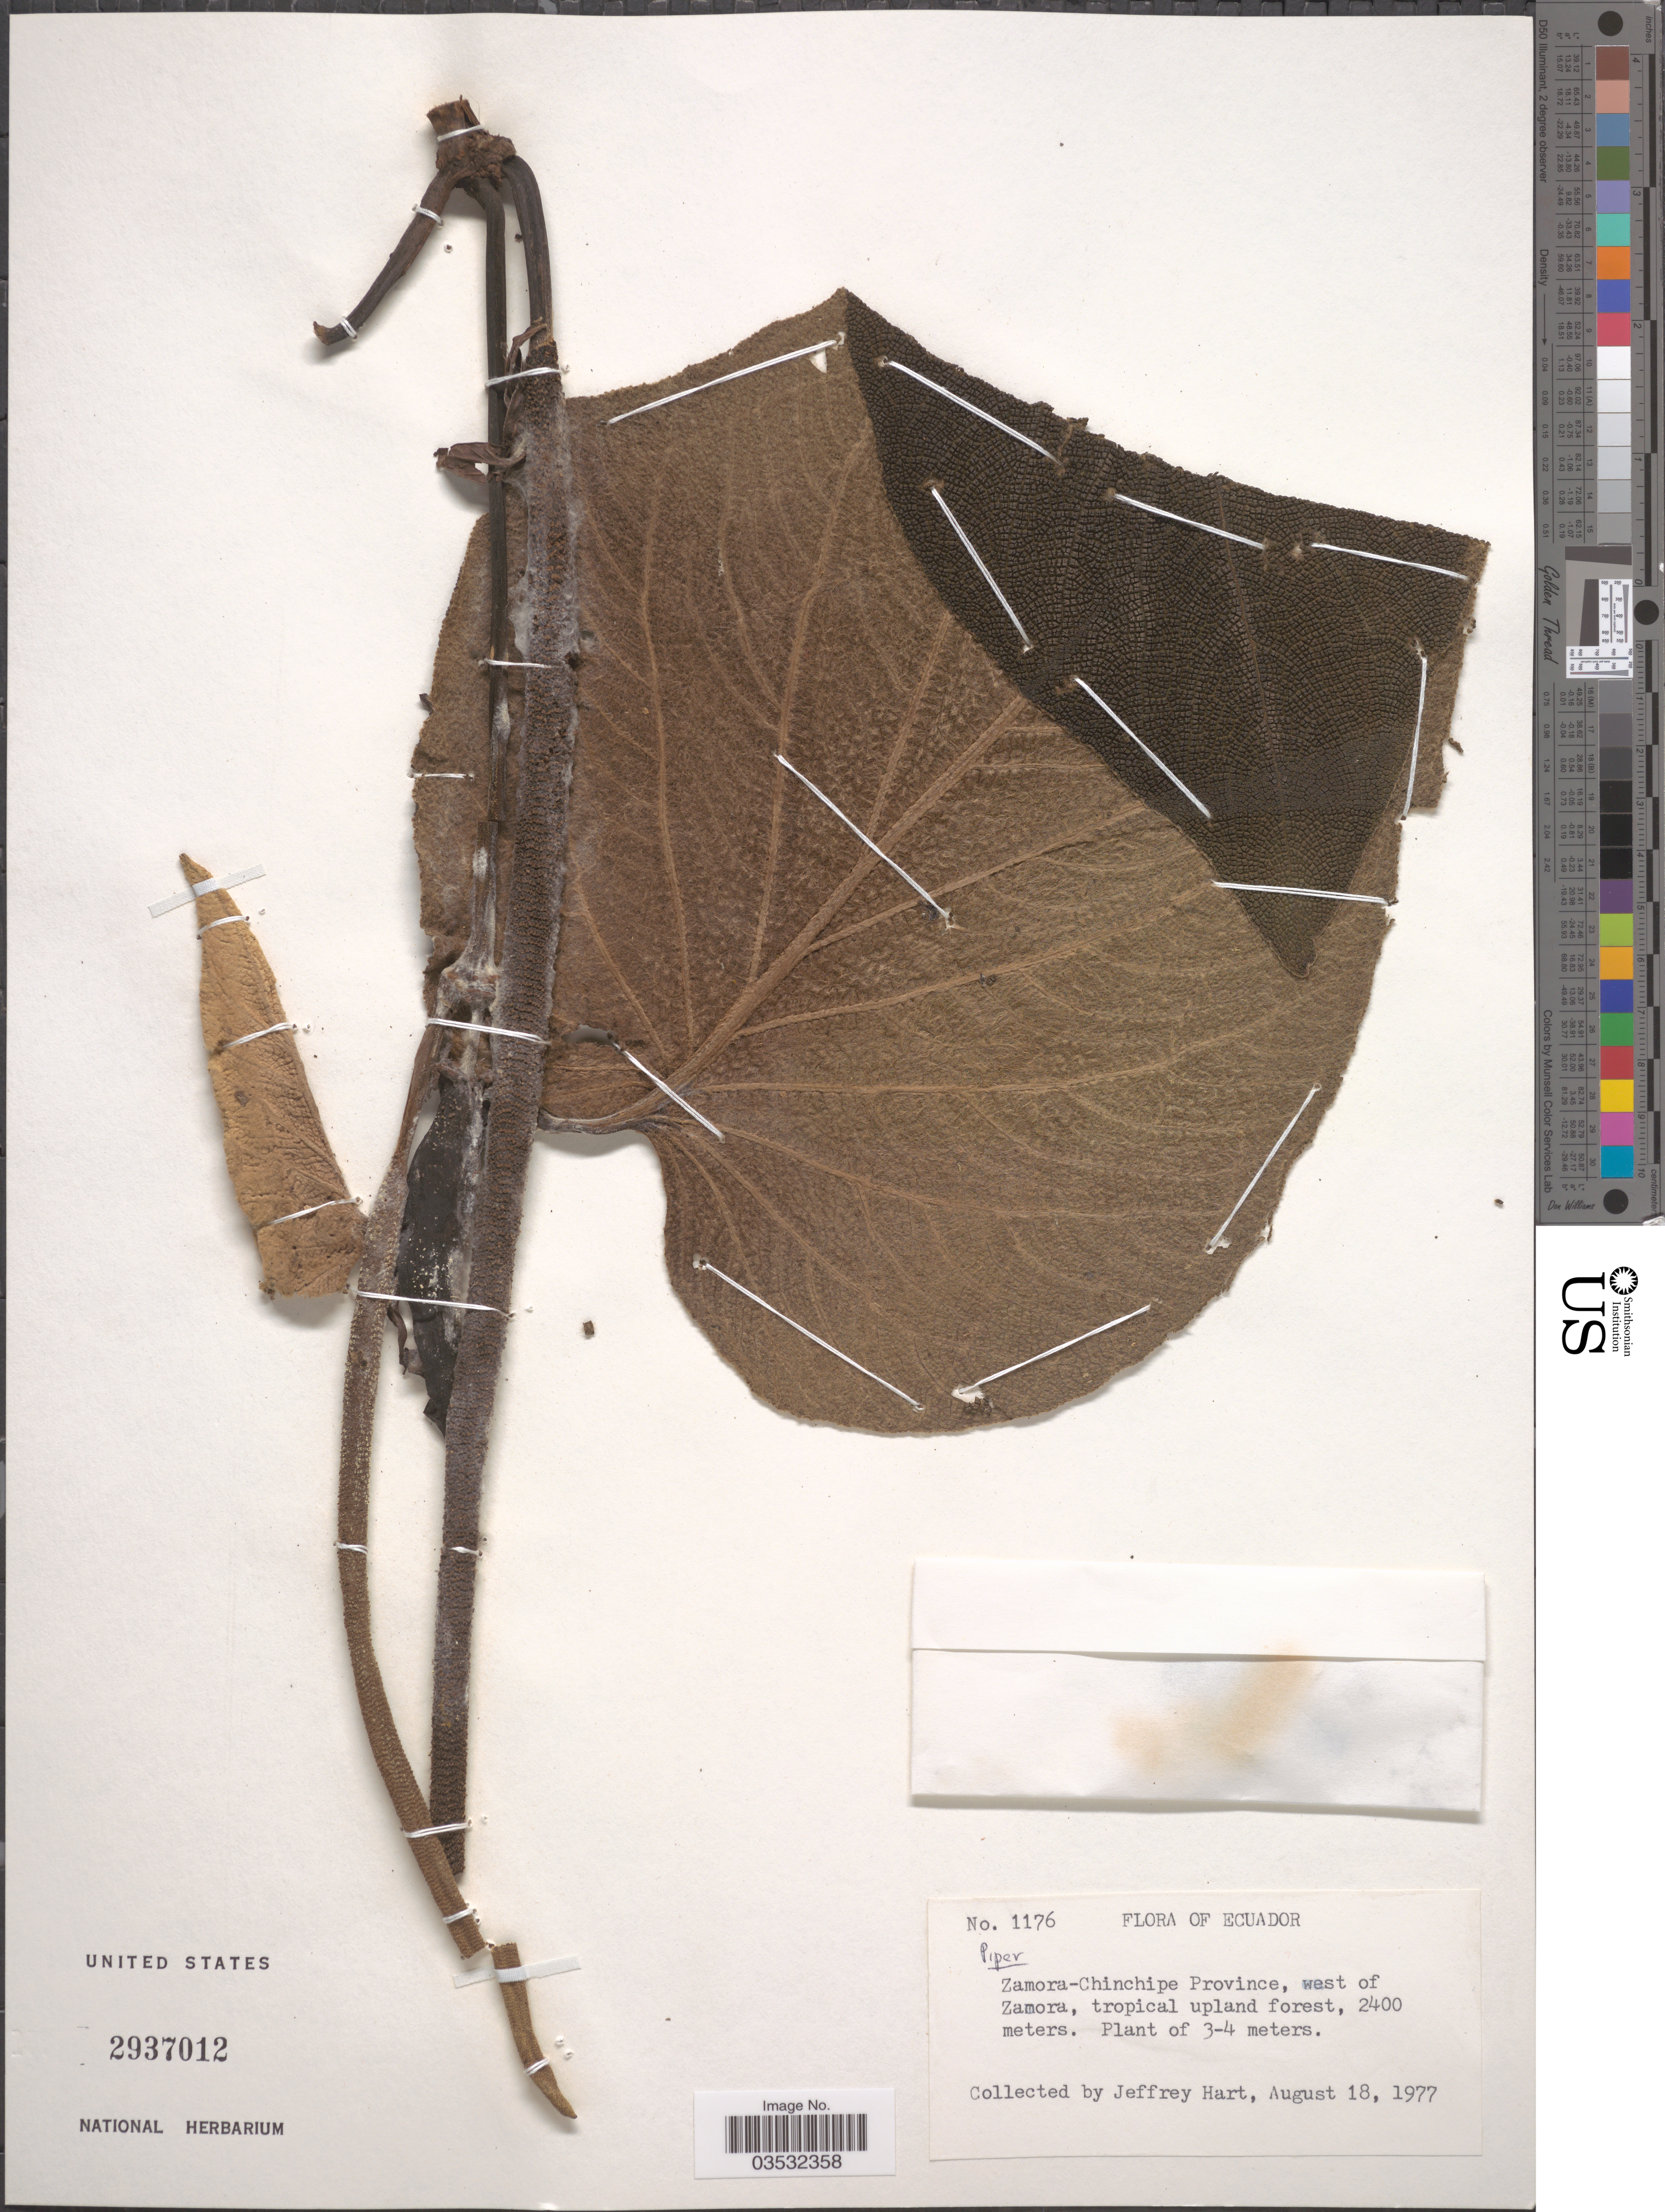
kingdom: Plantae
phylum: Tracheophyta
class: Magnoliopsida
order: Piperales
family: Piperaceae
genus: Piper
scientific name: Piper sp.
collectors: J. A. Hart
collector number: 1176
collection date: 1977-08-18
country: Ecuador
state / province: Zamora-Chinchipe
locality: West of Zamora, tropical upland forest.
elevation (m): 2400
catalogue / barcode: US 2937012